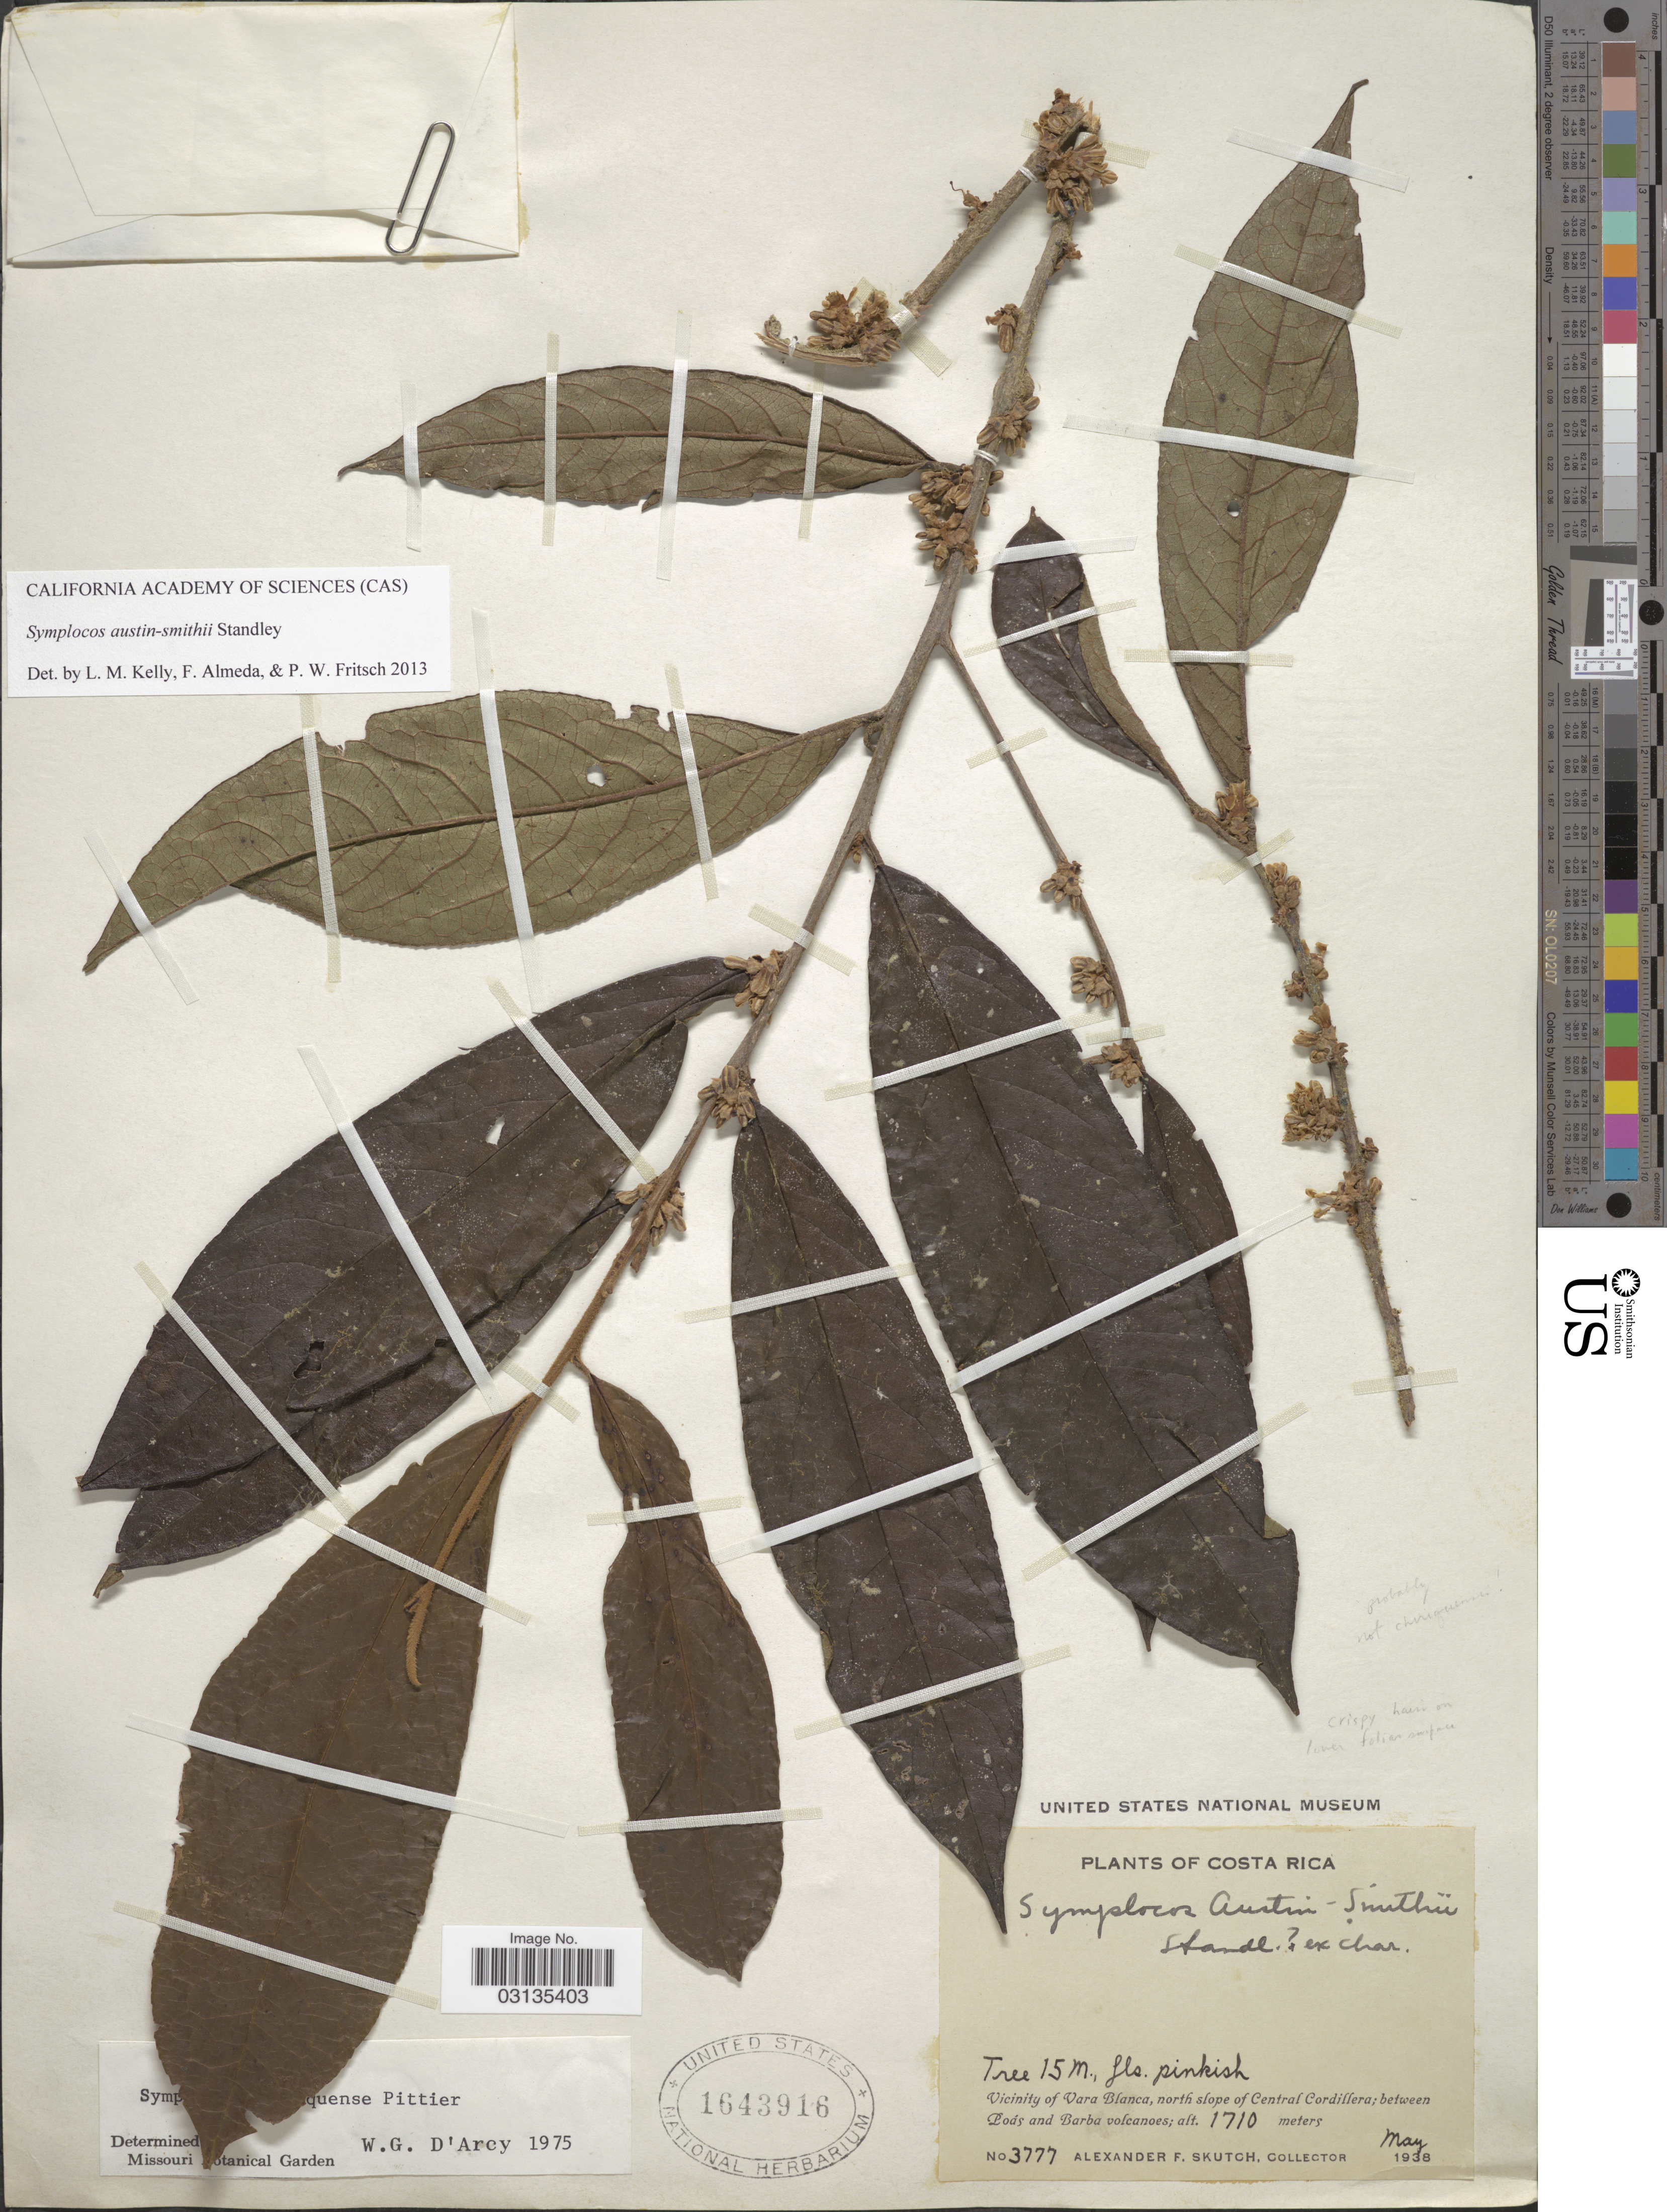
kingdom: Plantae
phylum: Tracheophyta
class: Magnoliopsida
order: Ericales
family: Symplocaceae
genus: Symplocos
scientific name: Symplocos austin-smithii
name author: Standl.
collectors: A. F. Skutch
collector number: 3777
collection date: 1938-05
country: Costa Rica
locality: Vicinity of Vara Blanca, north slope of Central Cordillera; between Pods and Barba volcanoes.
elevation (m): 1710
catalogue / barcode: US 1643916